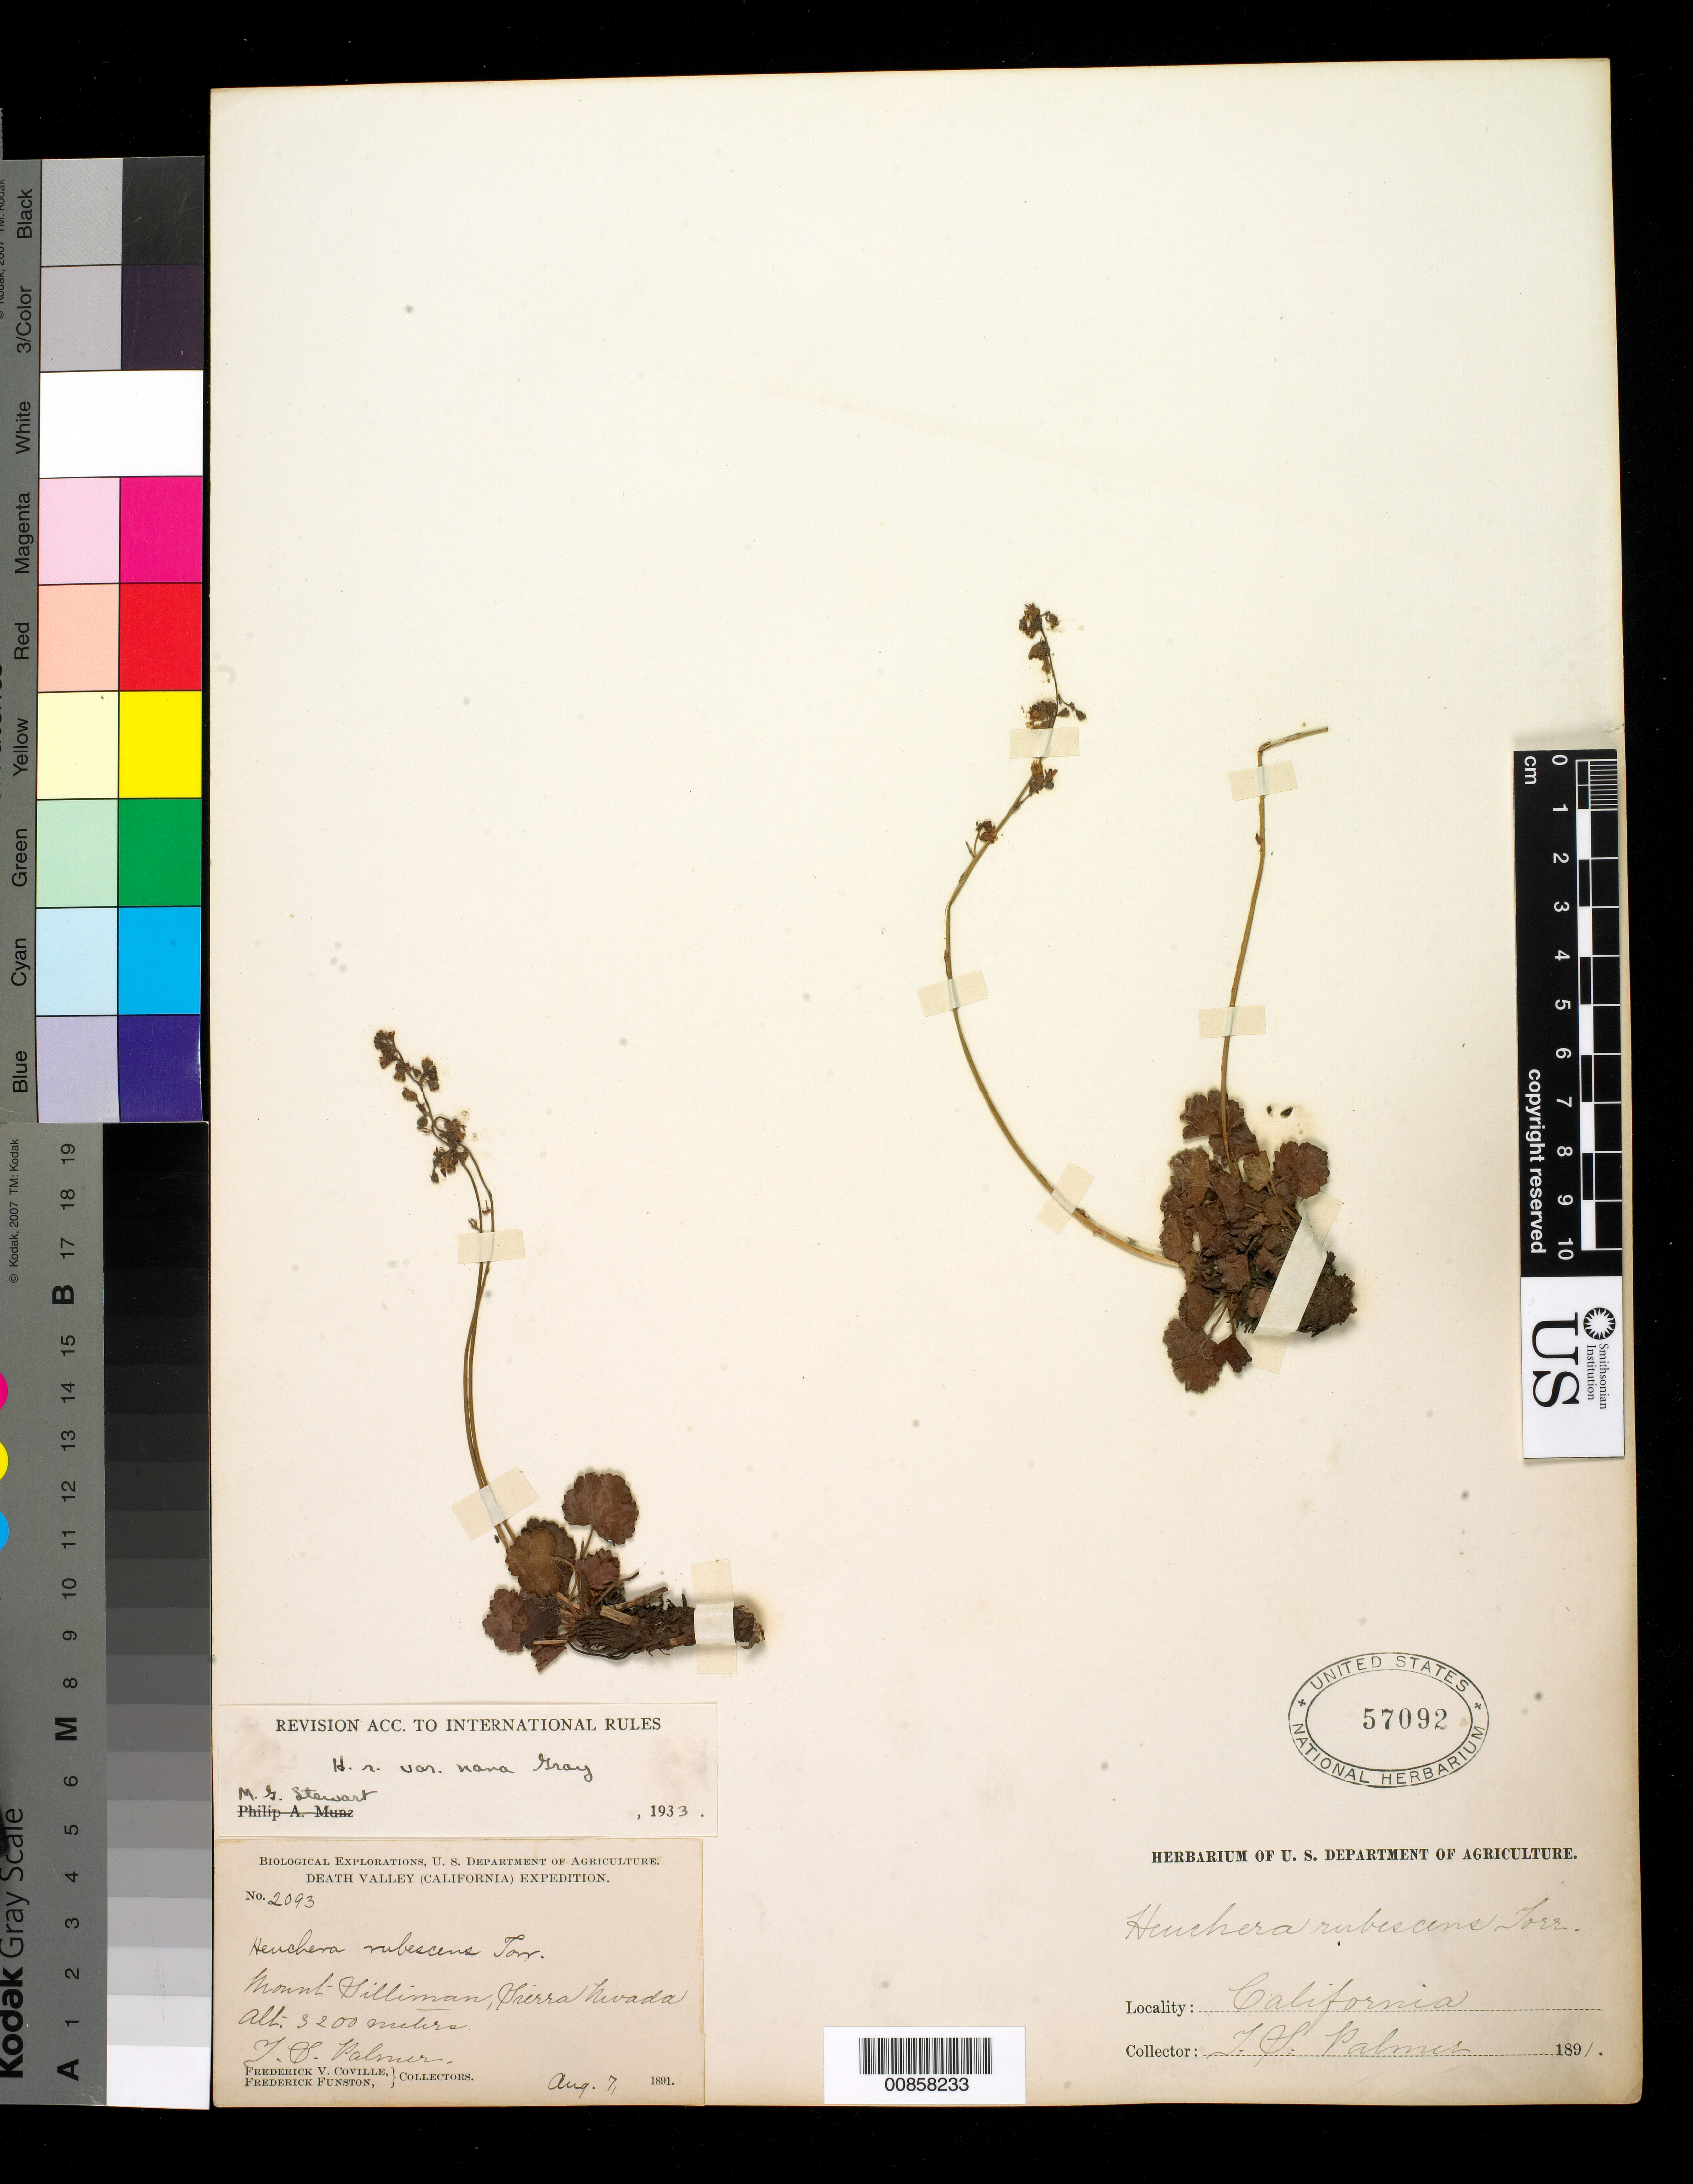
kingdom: Plantae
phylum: Tracheophyta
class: Magnoliopsida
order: Saxifragales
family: Saxifragaceae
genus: Heuchera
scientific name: Heuchera rubescens var. nana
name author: A. Gray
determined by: Stewart, M. G.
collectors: T. S. Palmer, F. V. Coville & F. Funston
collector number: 2093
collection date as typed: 07 Aug 1891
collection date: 1891-08-07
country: United States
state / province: California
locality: Mt. Silliman, Sierra Nevada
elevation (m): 3200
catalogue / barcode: US 57092